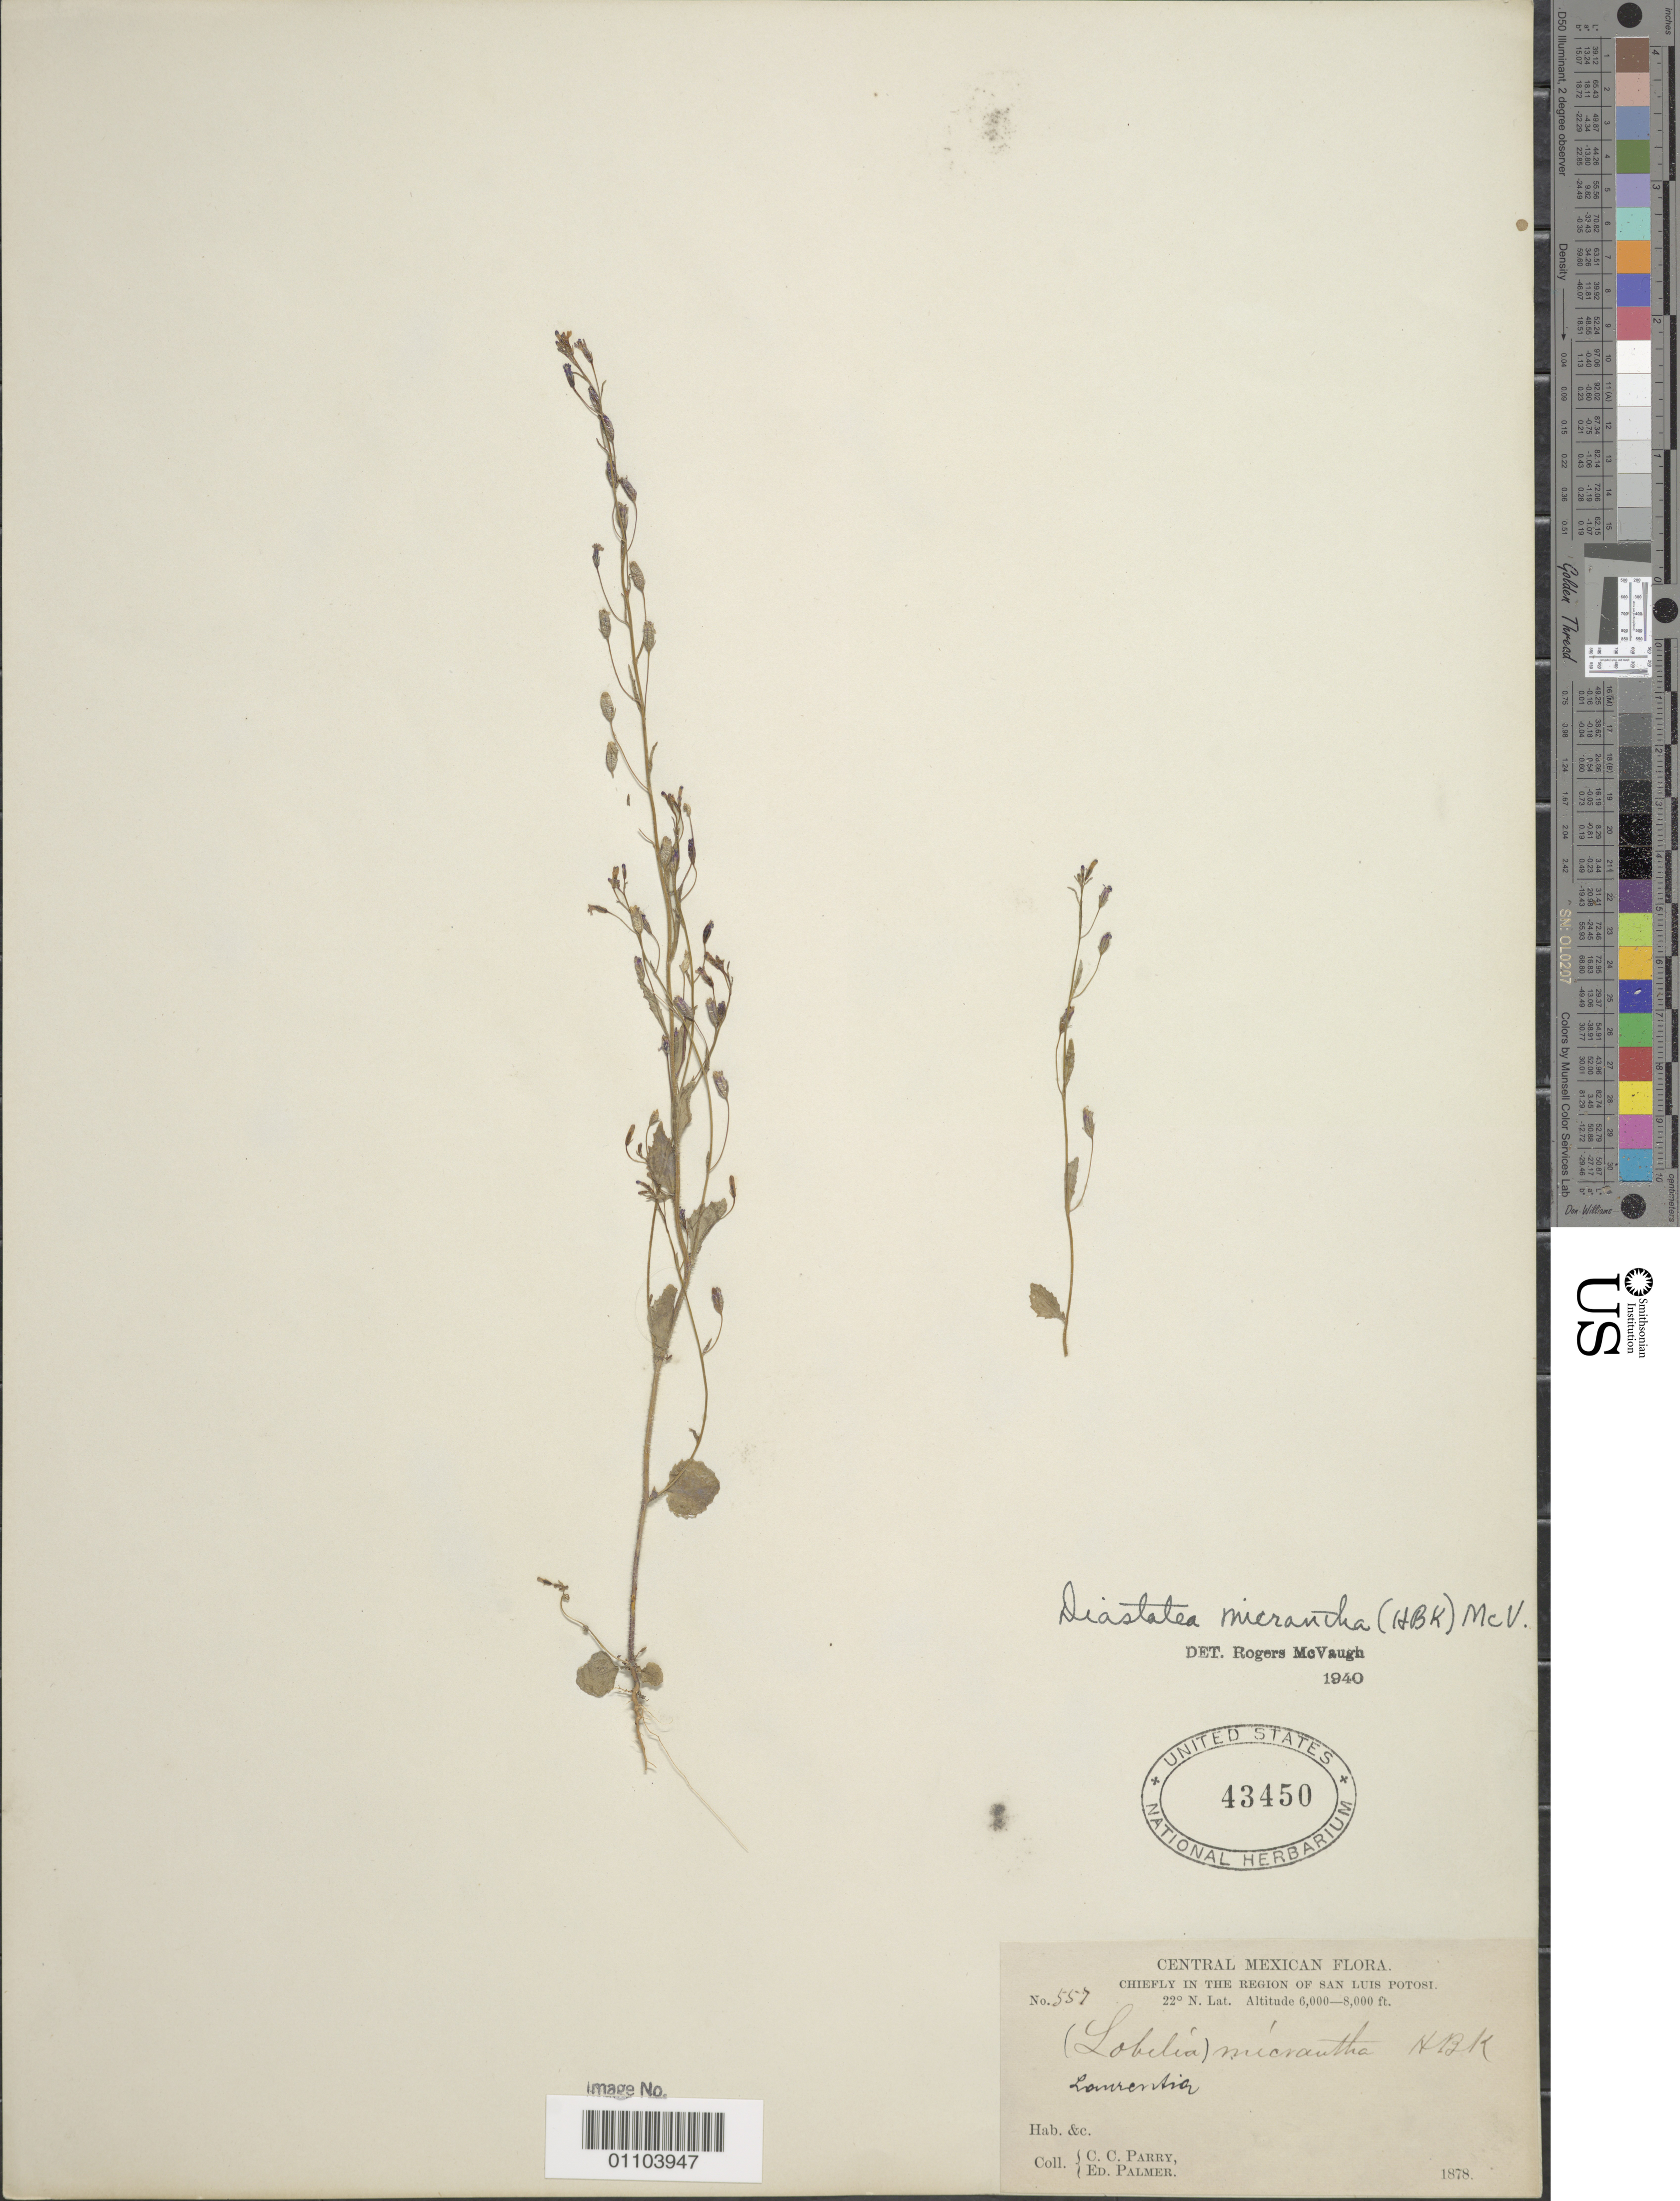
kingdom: Plantae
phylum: Tracheophyta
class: Magnoliopsida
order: Asterales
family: Campanulaceae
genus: Diastatea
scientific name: Diastatea micrantha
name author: (Kunth) McVaugh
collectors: C. C. Parry & E. Palmer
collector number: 557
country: Mexico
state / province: San Luis Potosi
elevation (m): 1829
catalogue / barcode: US 43450